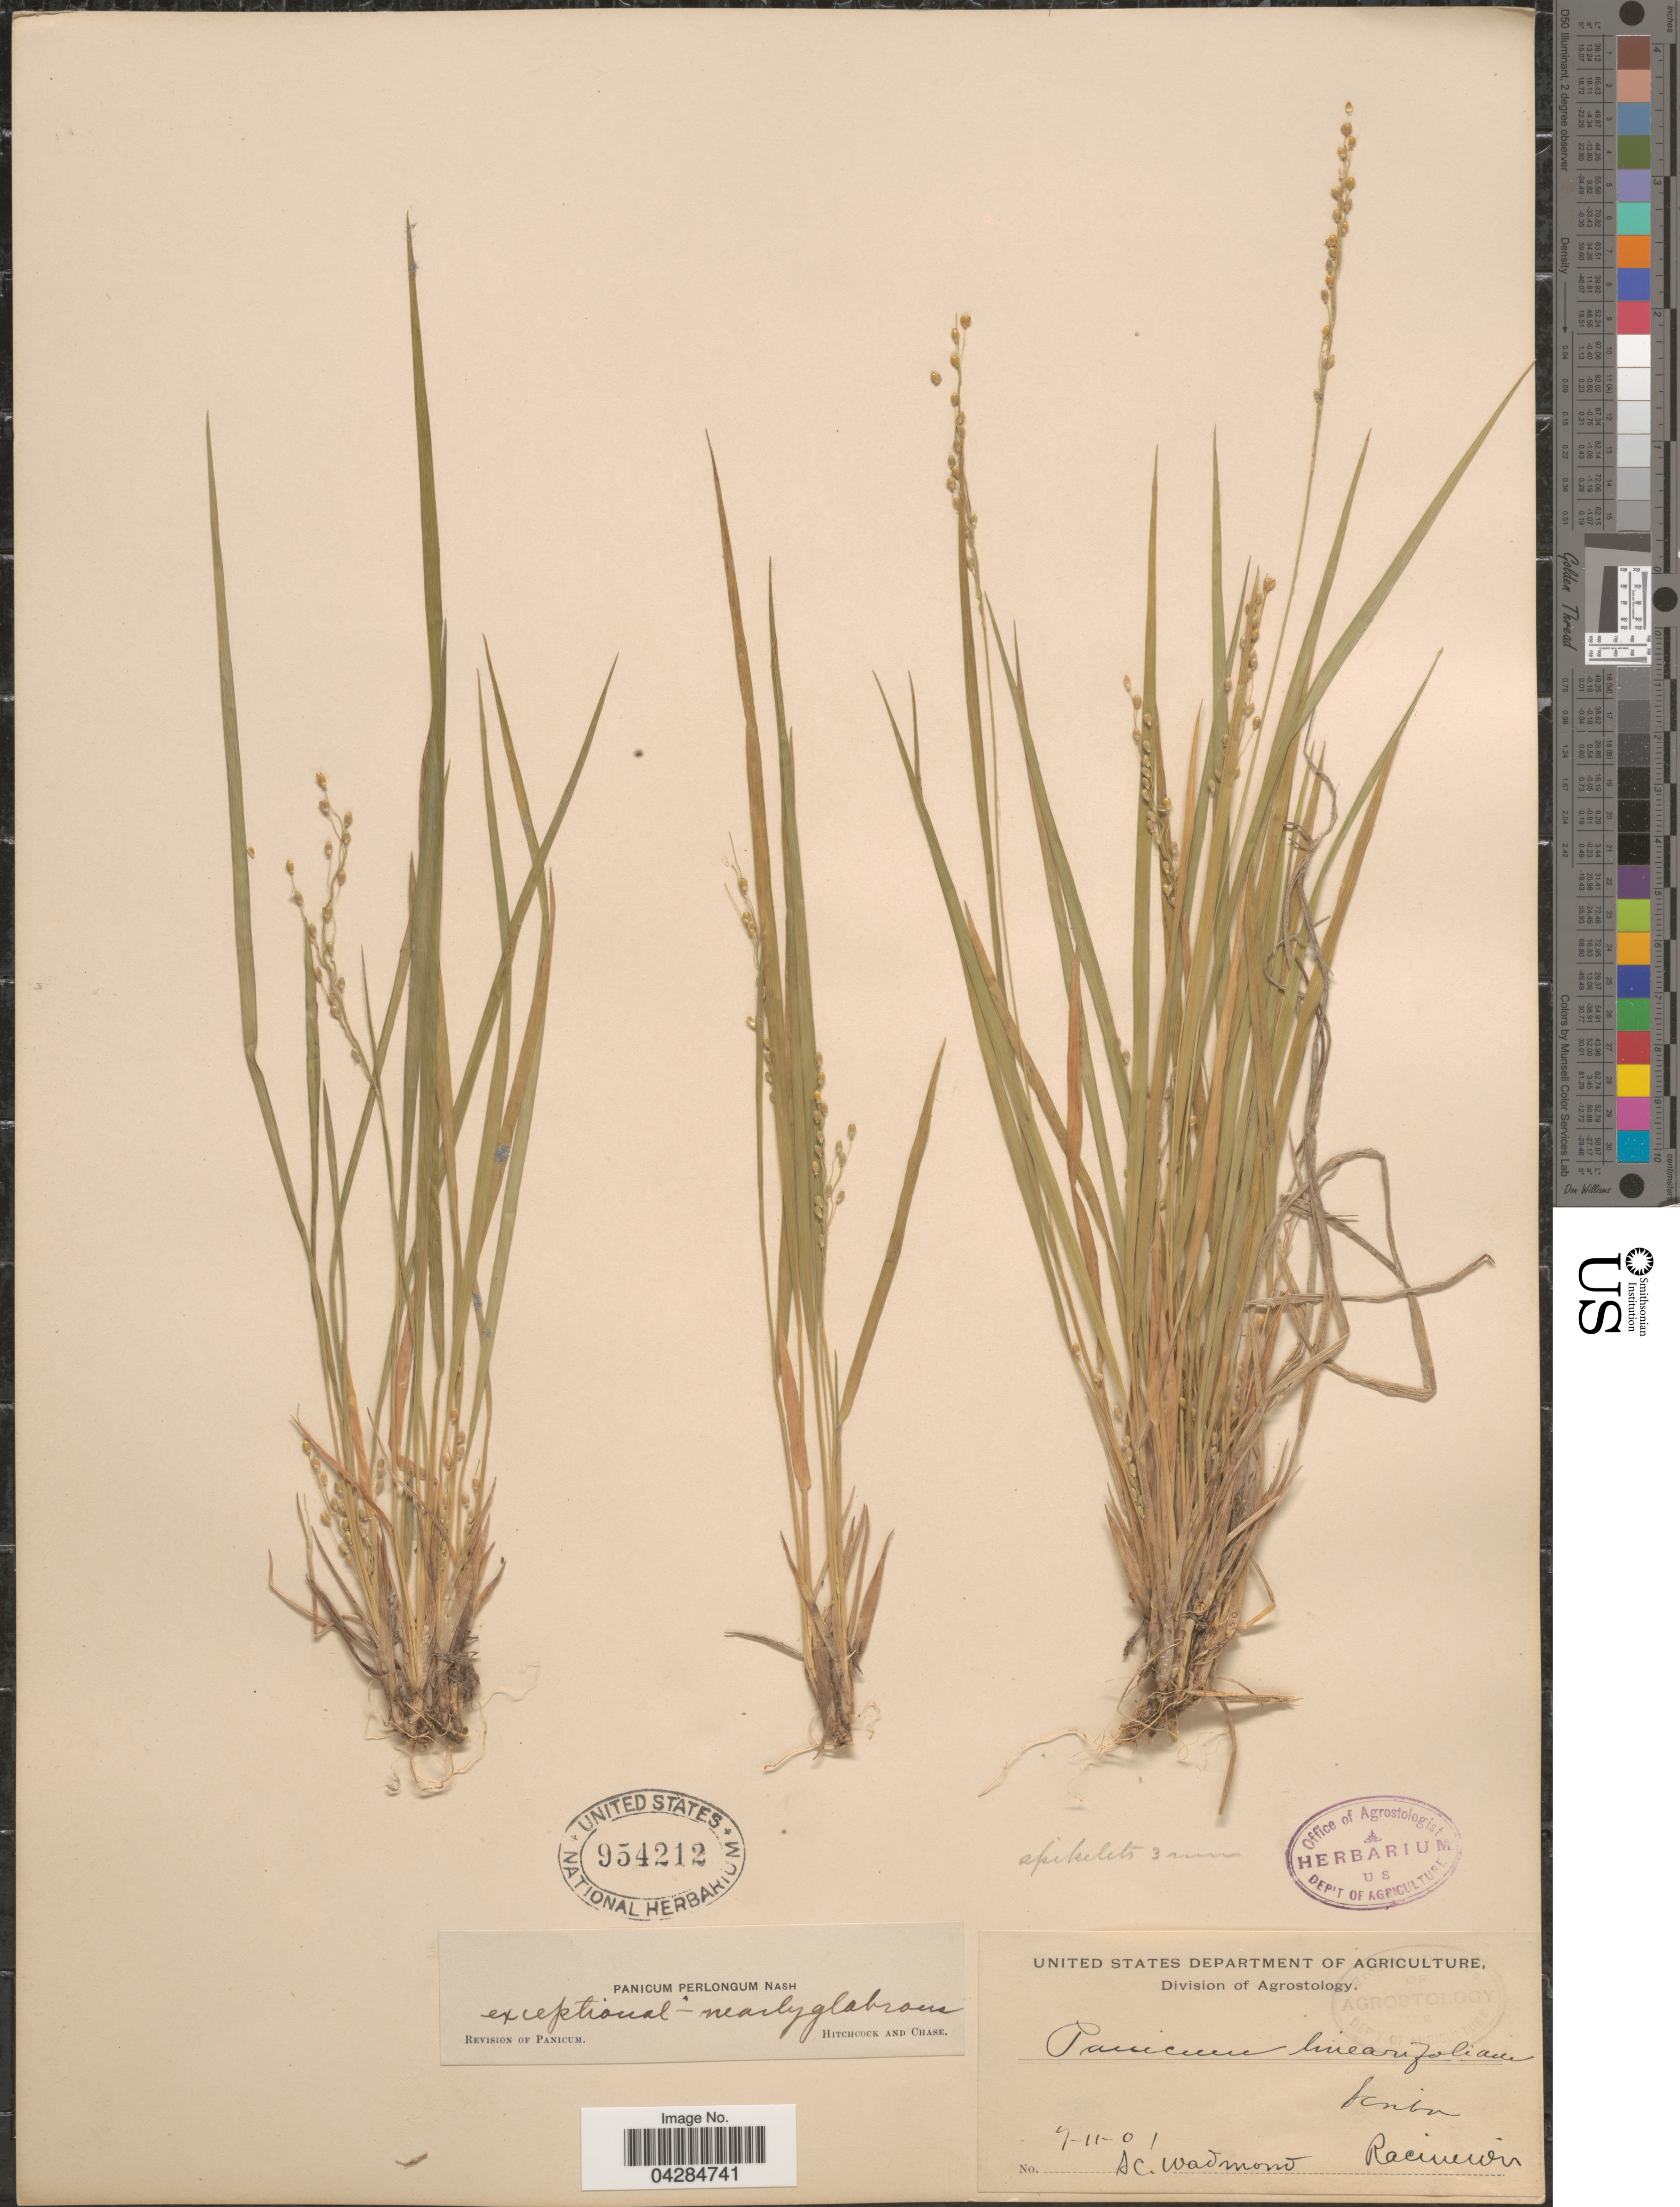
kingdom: Plantae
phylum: Tracheophyta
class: Liliopsida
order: Poales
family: Poaceae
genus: Dichanthelium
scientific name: Dichanthelium perlongum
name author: (Nash) Freckmann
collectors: S. Wadmond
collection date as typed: Transcribed d/m/y: 11/7/1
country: United States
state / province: Wisconsin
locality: Racine.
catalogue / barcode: US 954212